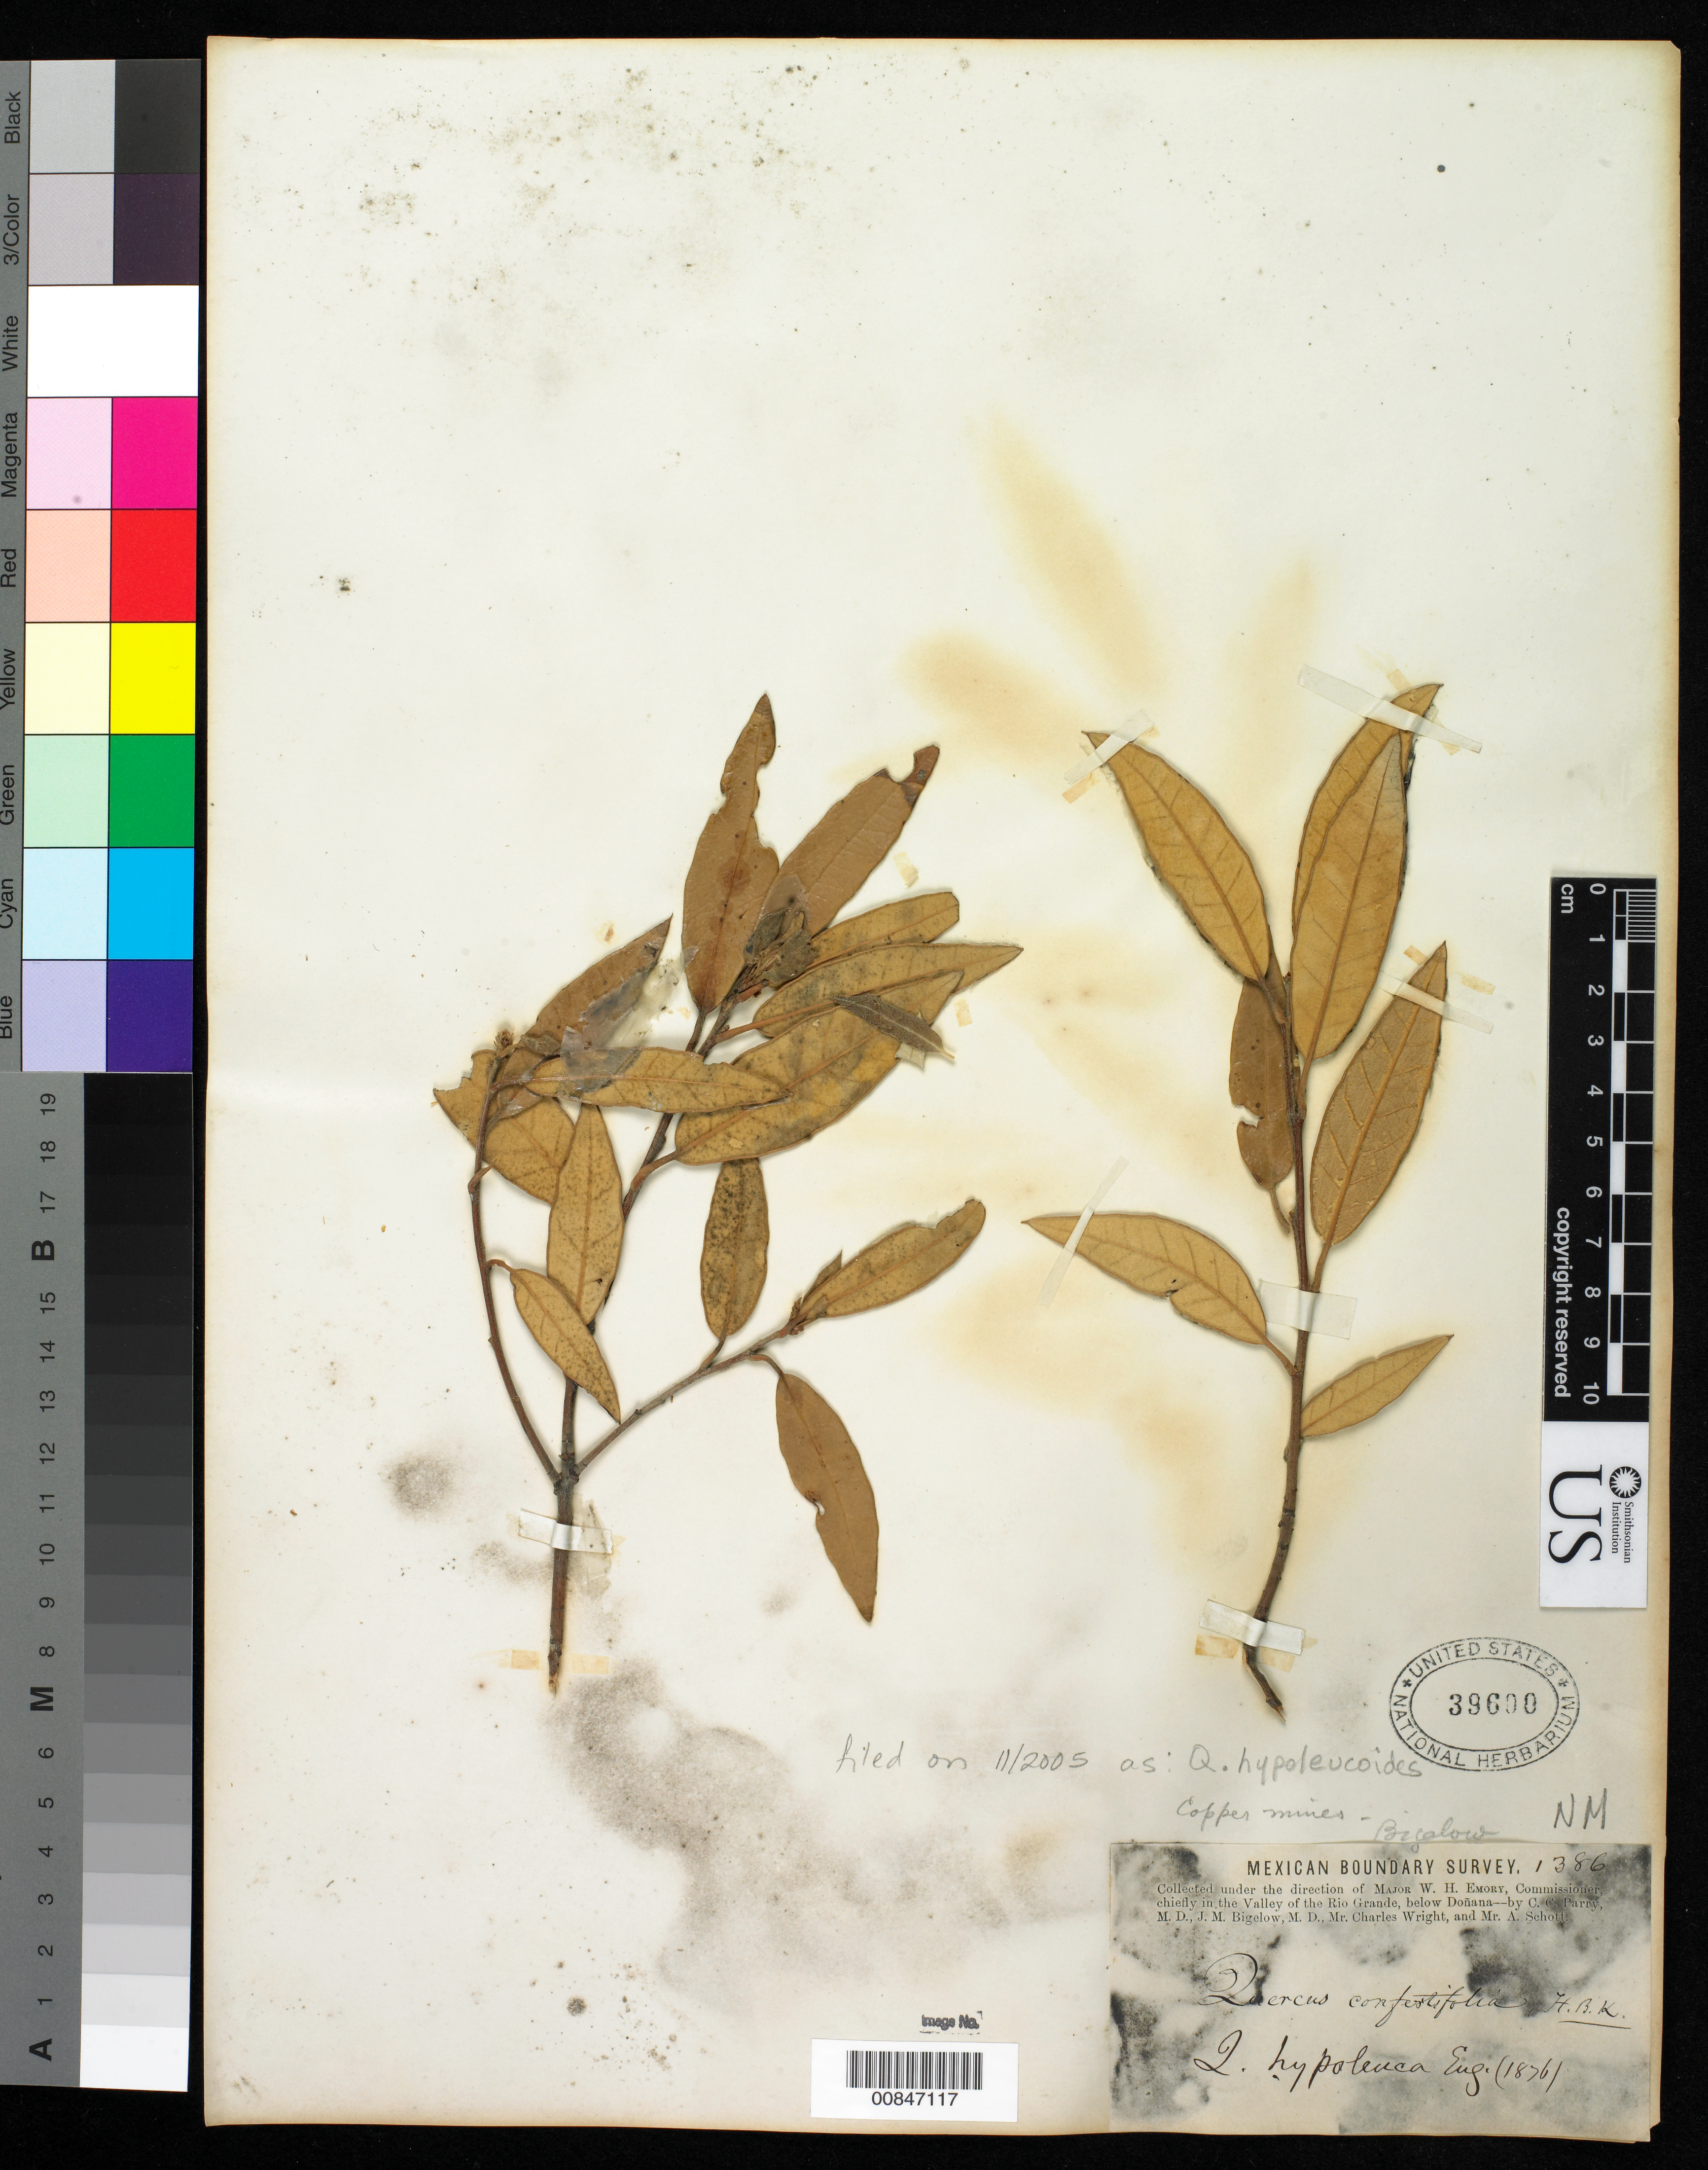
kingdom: Plantae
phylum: Tracheophyta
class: Magnoliopsida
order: Fagales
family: Fagaceae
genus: Quercus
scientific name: Quercus hypoleucoides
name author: A. Camus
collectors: C. C. Parry, J. M. Bigelow, C. Wright & A. C. V. Schott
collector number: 1386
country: United States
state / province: New Mexico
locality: Valley of the Rio Grande, below Doñana. Copper mines.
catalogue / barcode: US 39600